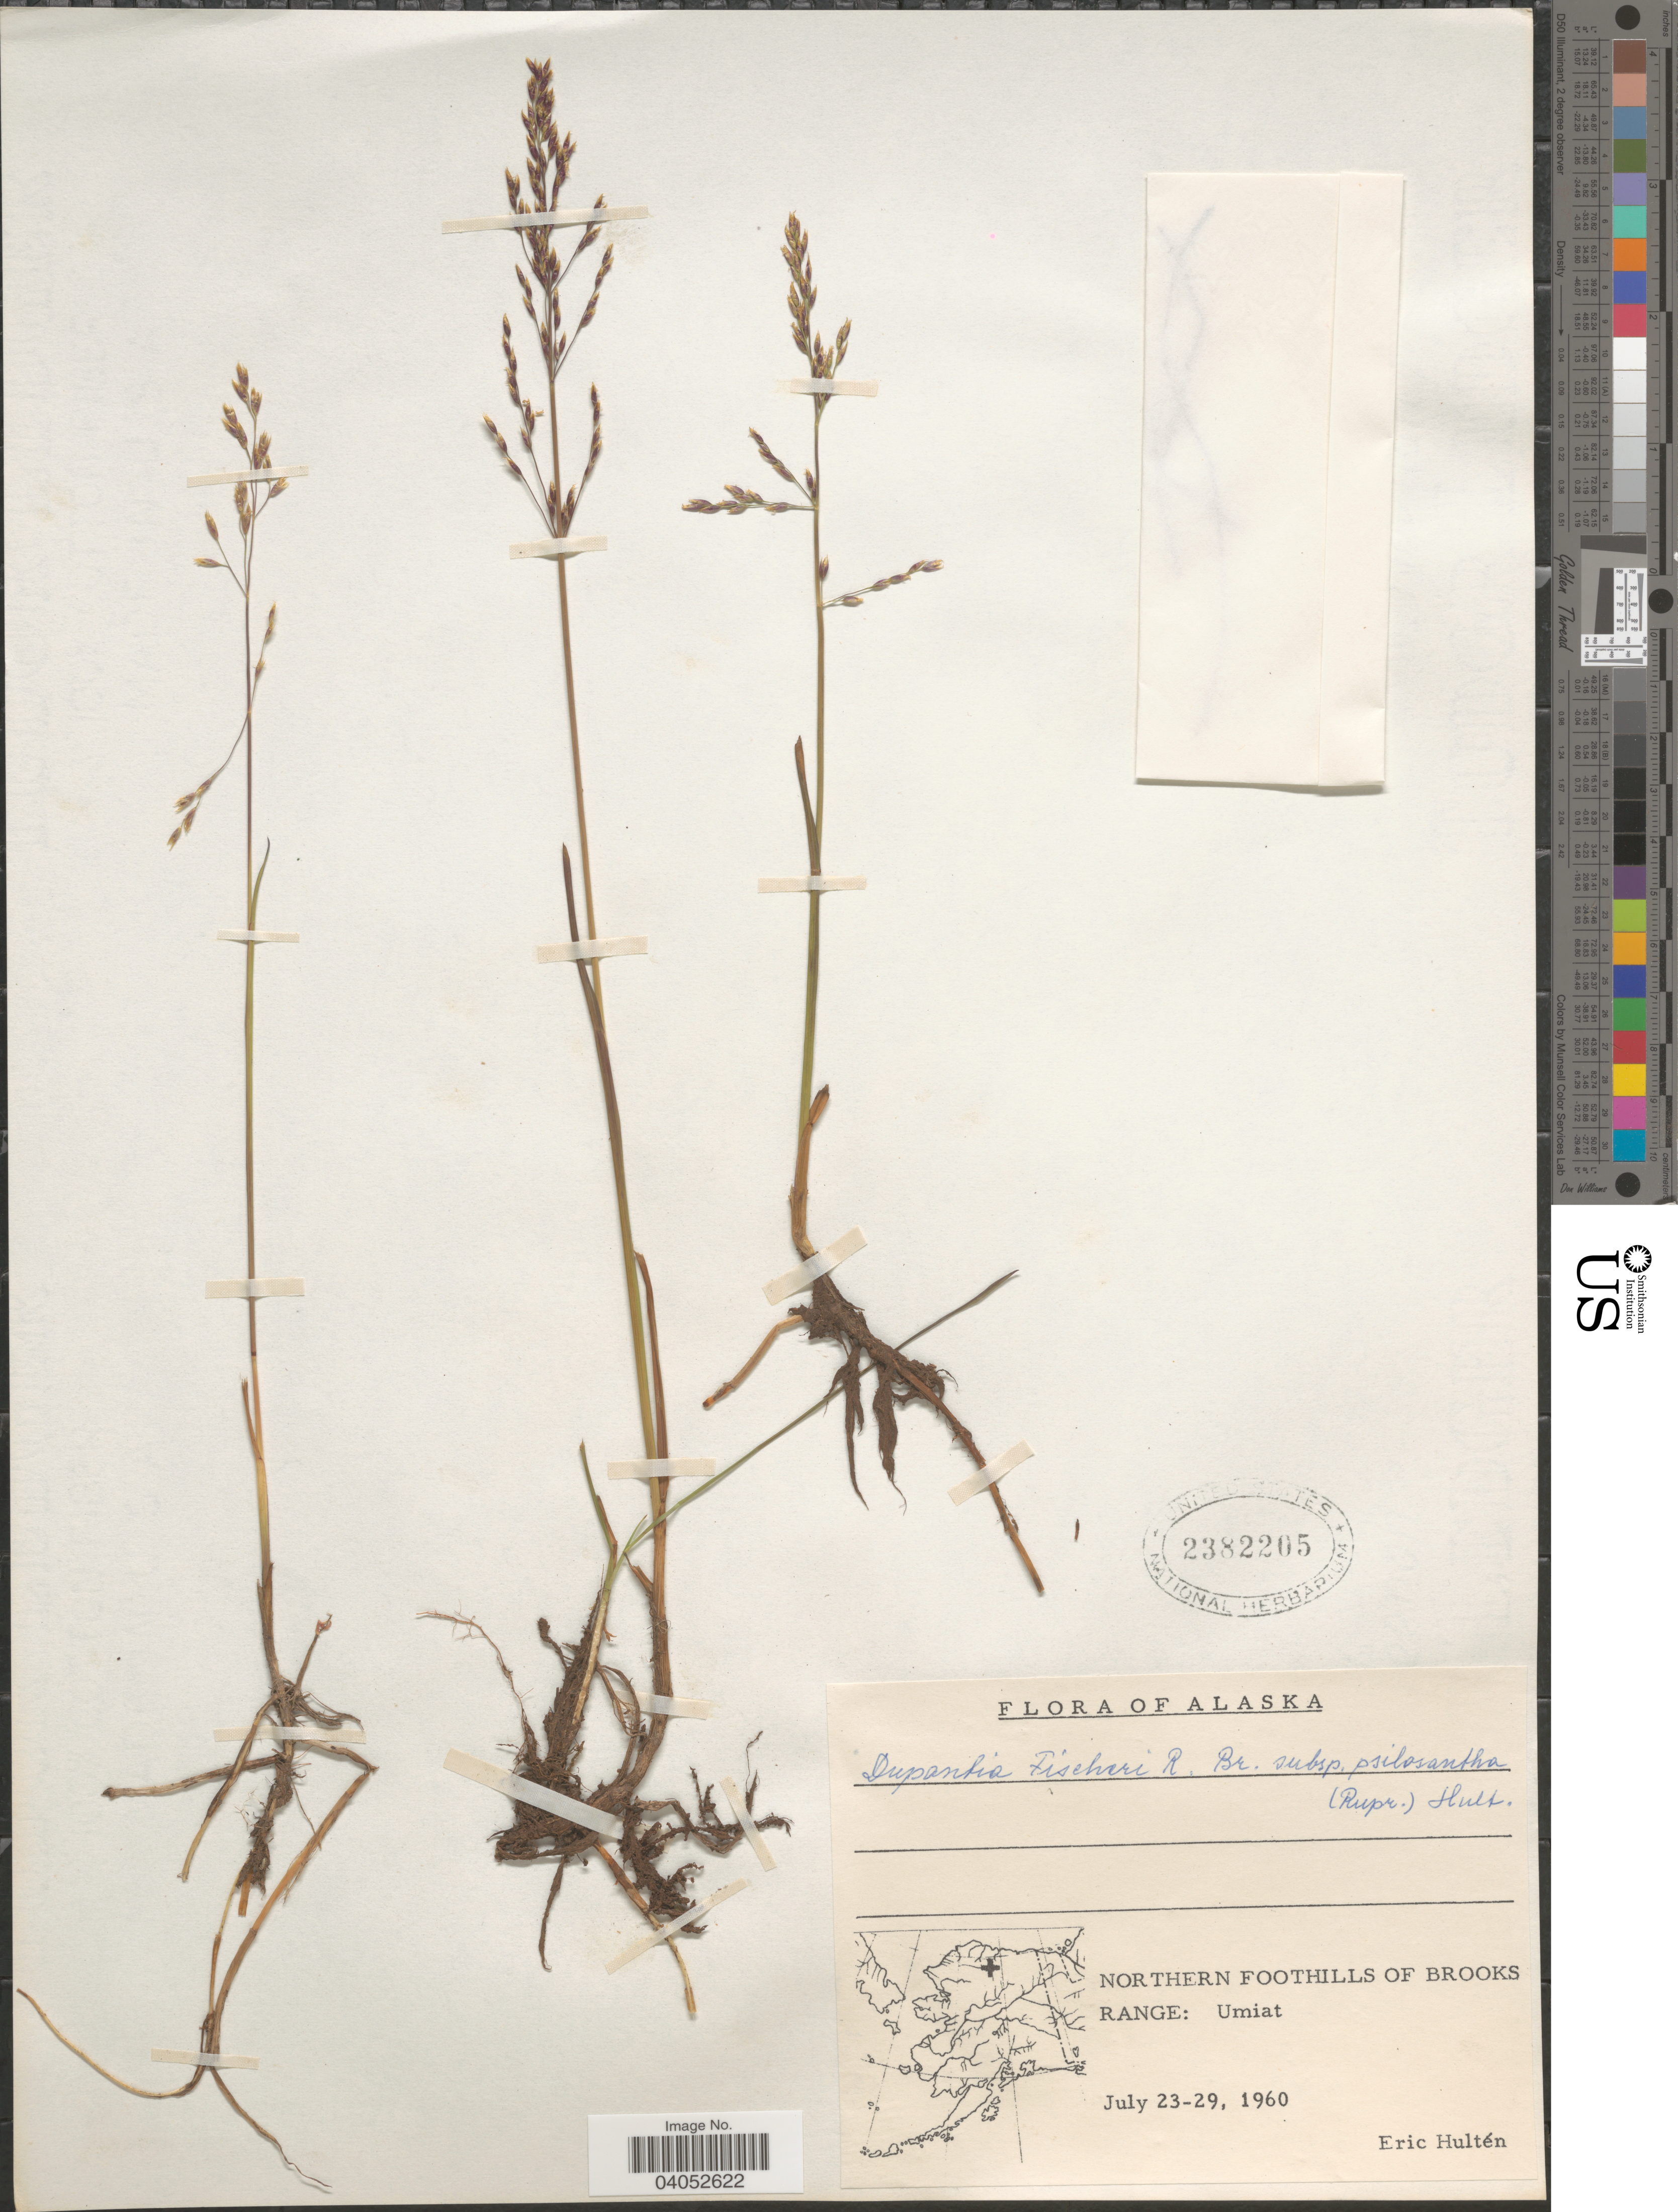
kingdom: Plantae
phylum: Tracheophyta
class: Liliopsida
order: Poales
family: Poaceae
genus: Dupontia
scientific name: Dupontia fisheri subsp. psilosantha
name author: (Rupr.) Hultén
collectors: E. G. Hultén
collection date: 1960-07-23/1960-07-29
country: United States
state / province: Alaska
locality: Northern Foothills of Brooks Range: Umiat.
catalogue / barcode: US 2382205